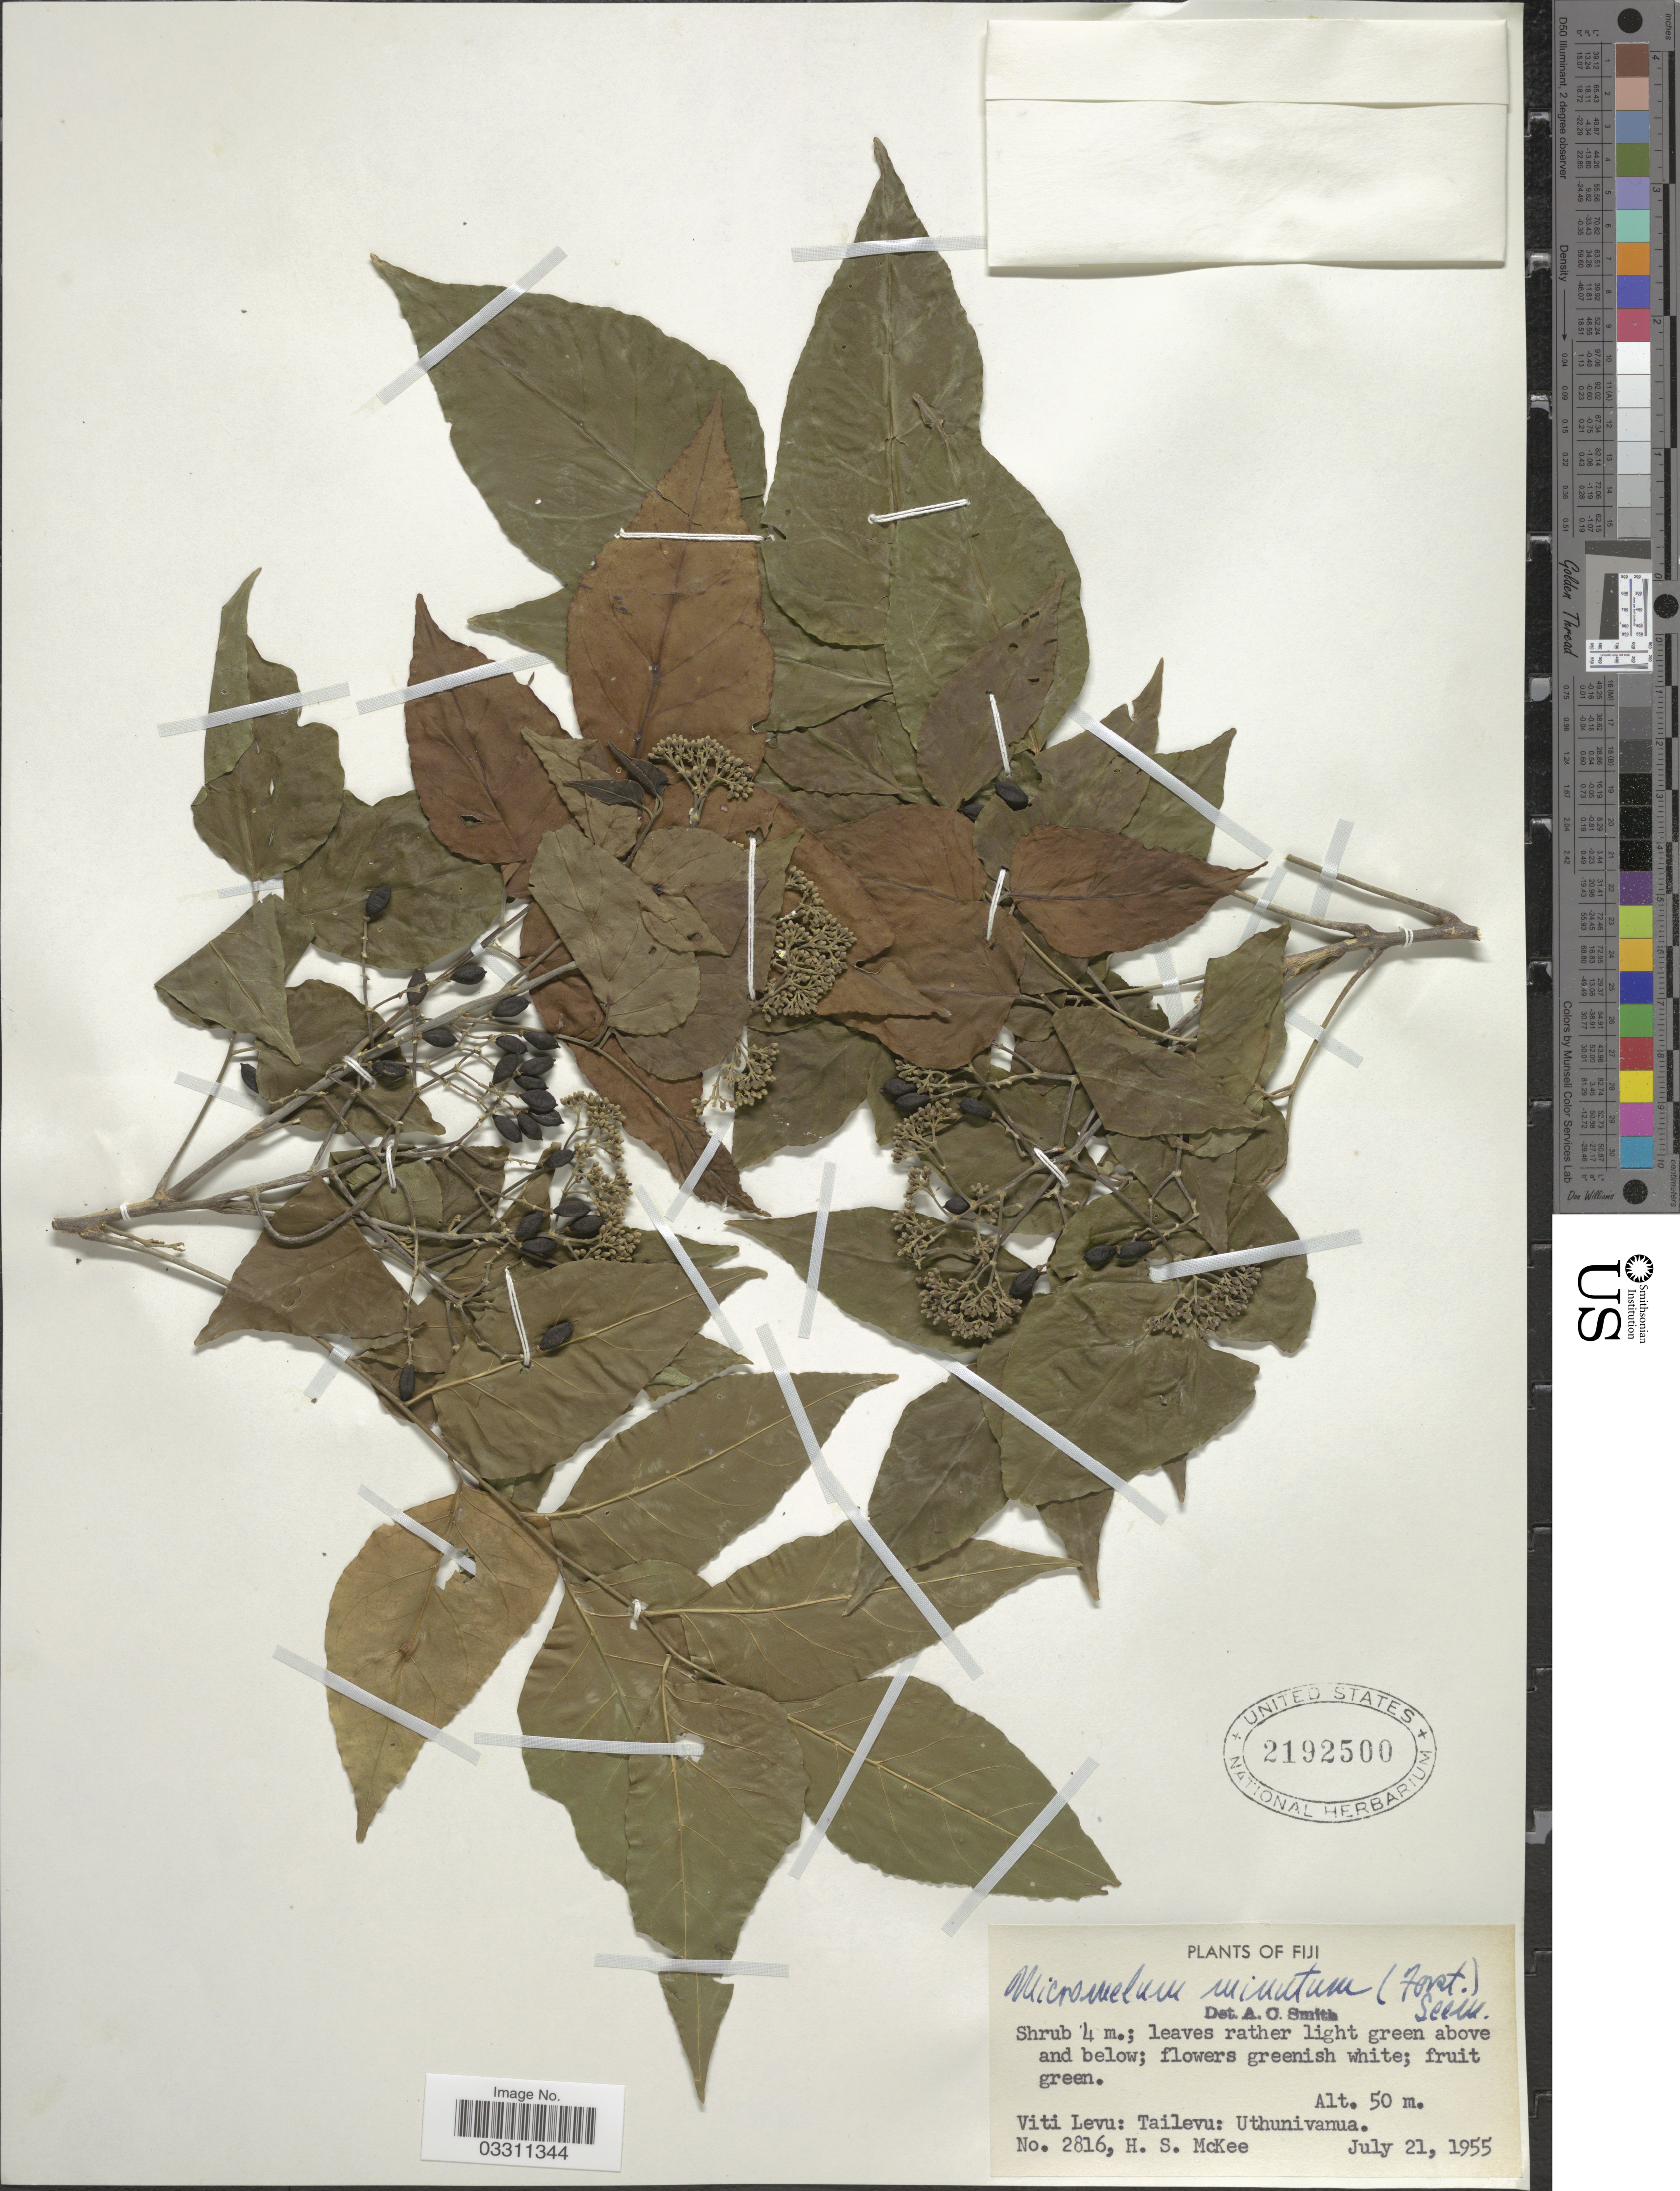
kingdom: Plantae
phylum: Tracheophyta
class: Magnoliopsida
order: Sapindales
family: Rutaceae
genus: Micromelum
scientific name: Micromelum minutum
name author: (G. Forst.) Wight & Arn.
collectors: H. S. McKee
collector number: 2816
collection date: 1955-07-21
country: Fiji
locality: Viti Levu: Tailevu: Uthunivanua.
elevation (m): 50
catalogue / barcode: US 2192500